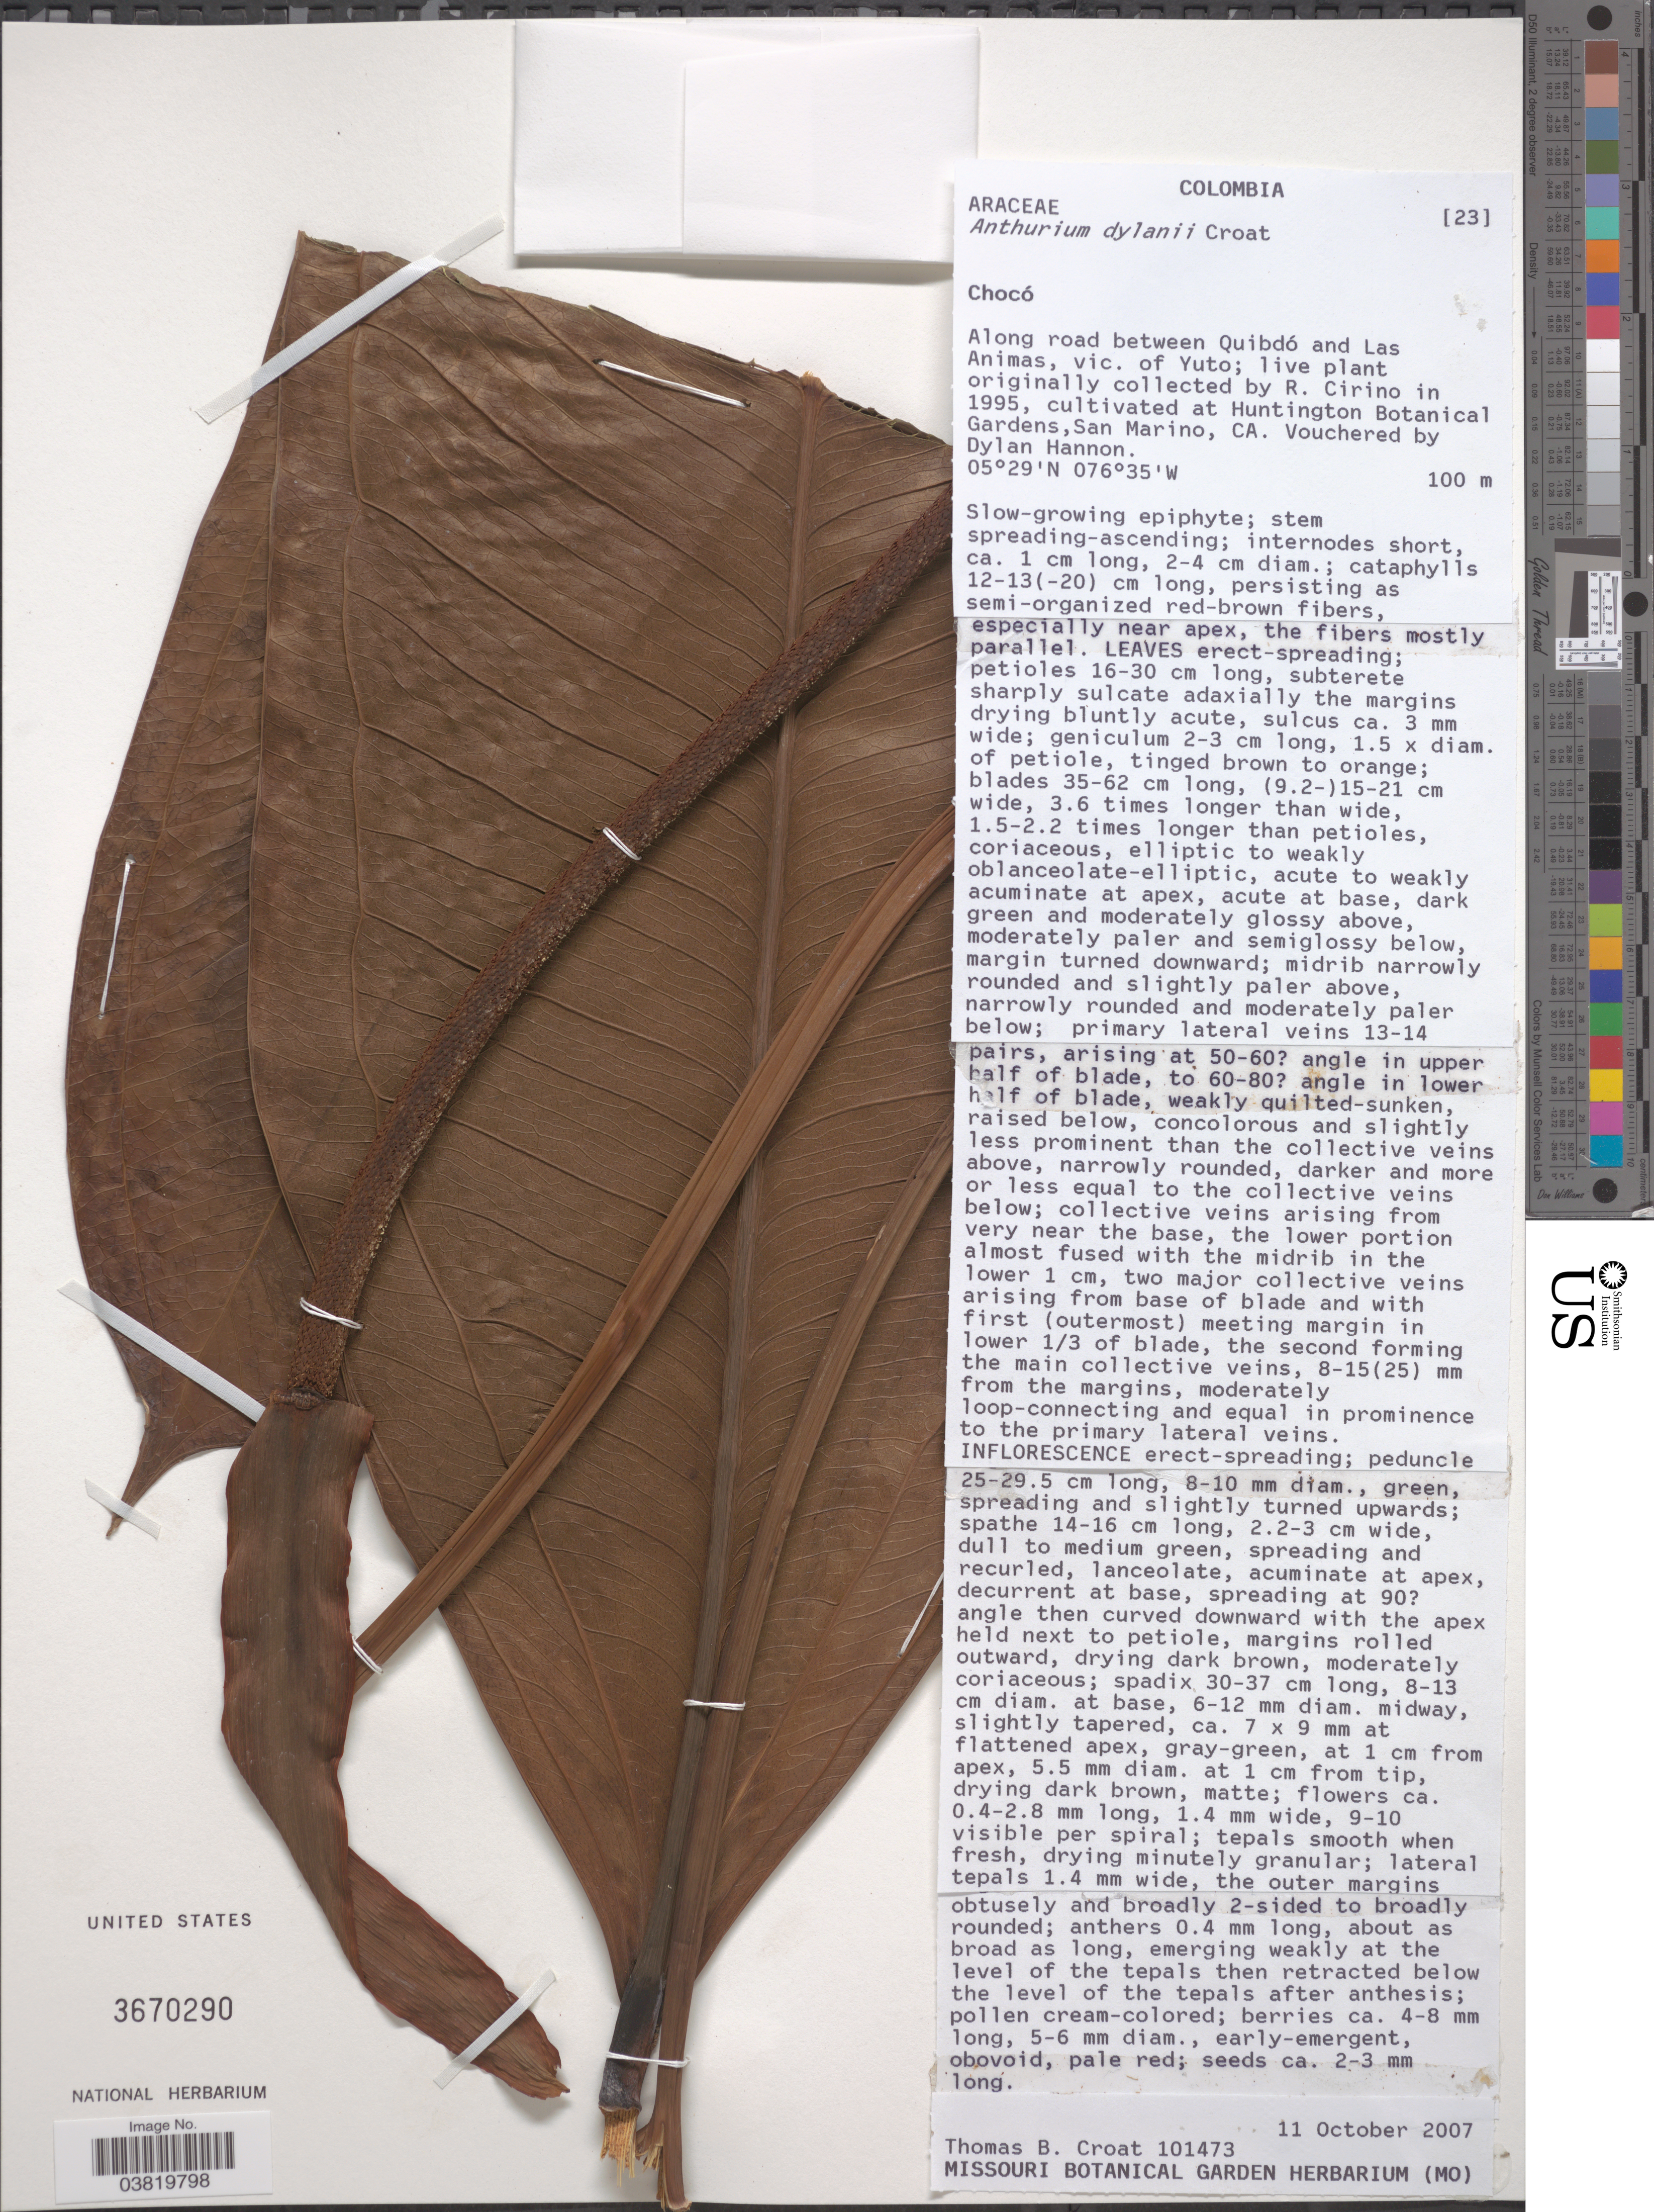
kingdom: Plantae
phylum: Tracheophyta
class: Liliopsida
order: Alismatales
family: Araceae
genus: Anthurium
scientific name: Anthurium dylanii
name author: Croat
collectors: R. Cirino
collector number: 101473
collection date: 2007-10-11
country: United States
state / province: California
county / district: Los Angeles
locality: At Huntington Botanical Gardens, San Marino.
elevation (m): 100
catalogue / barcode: US 3670290